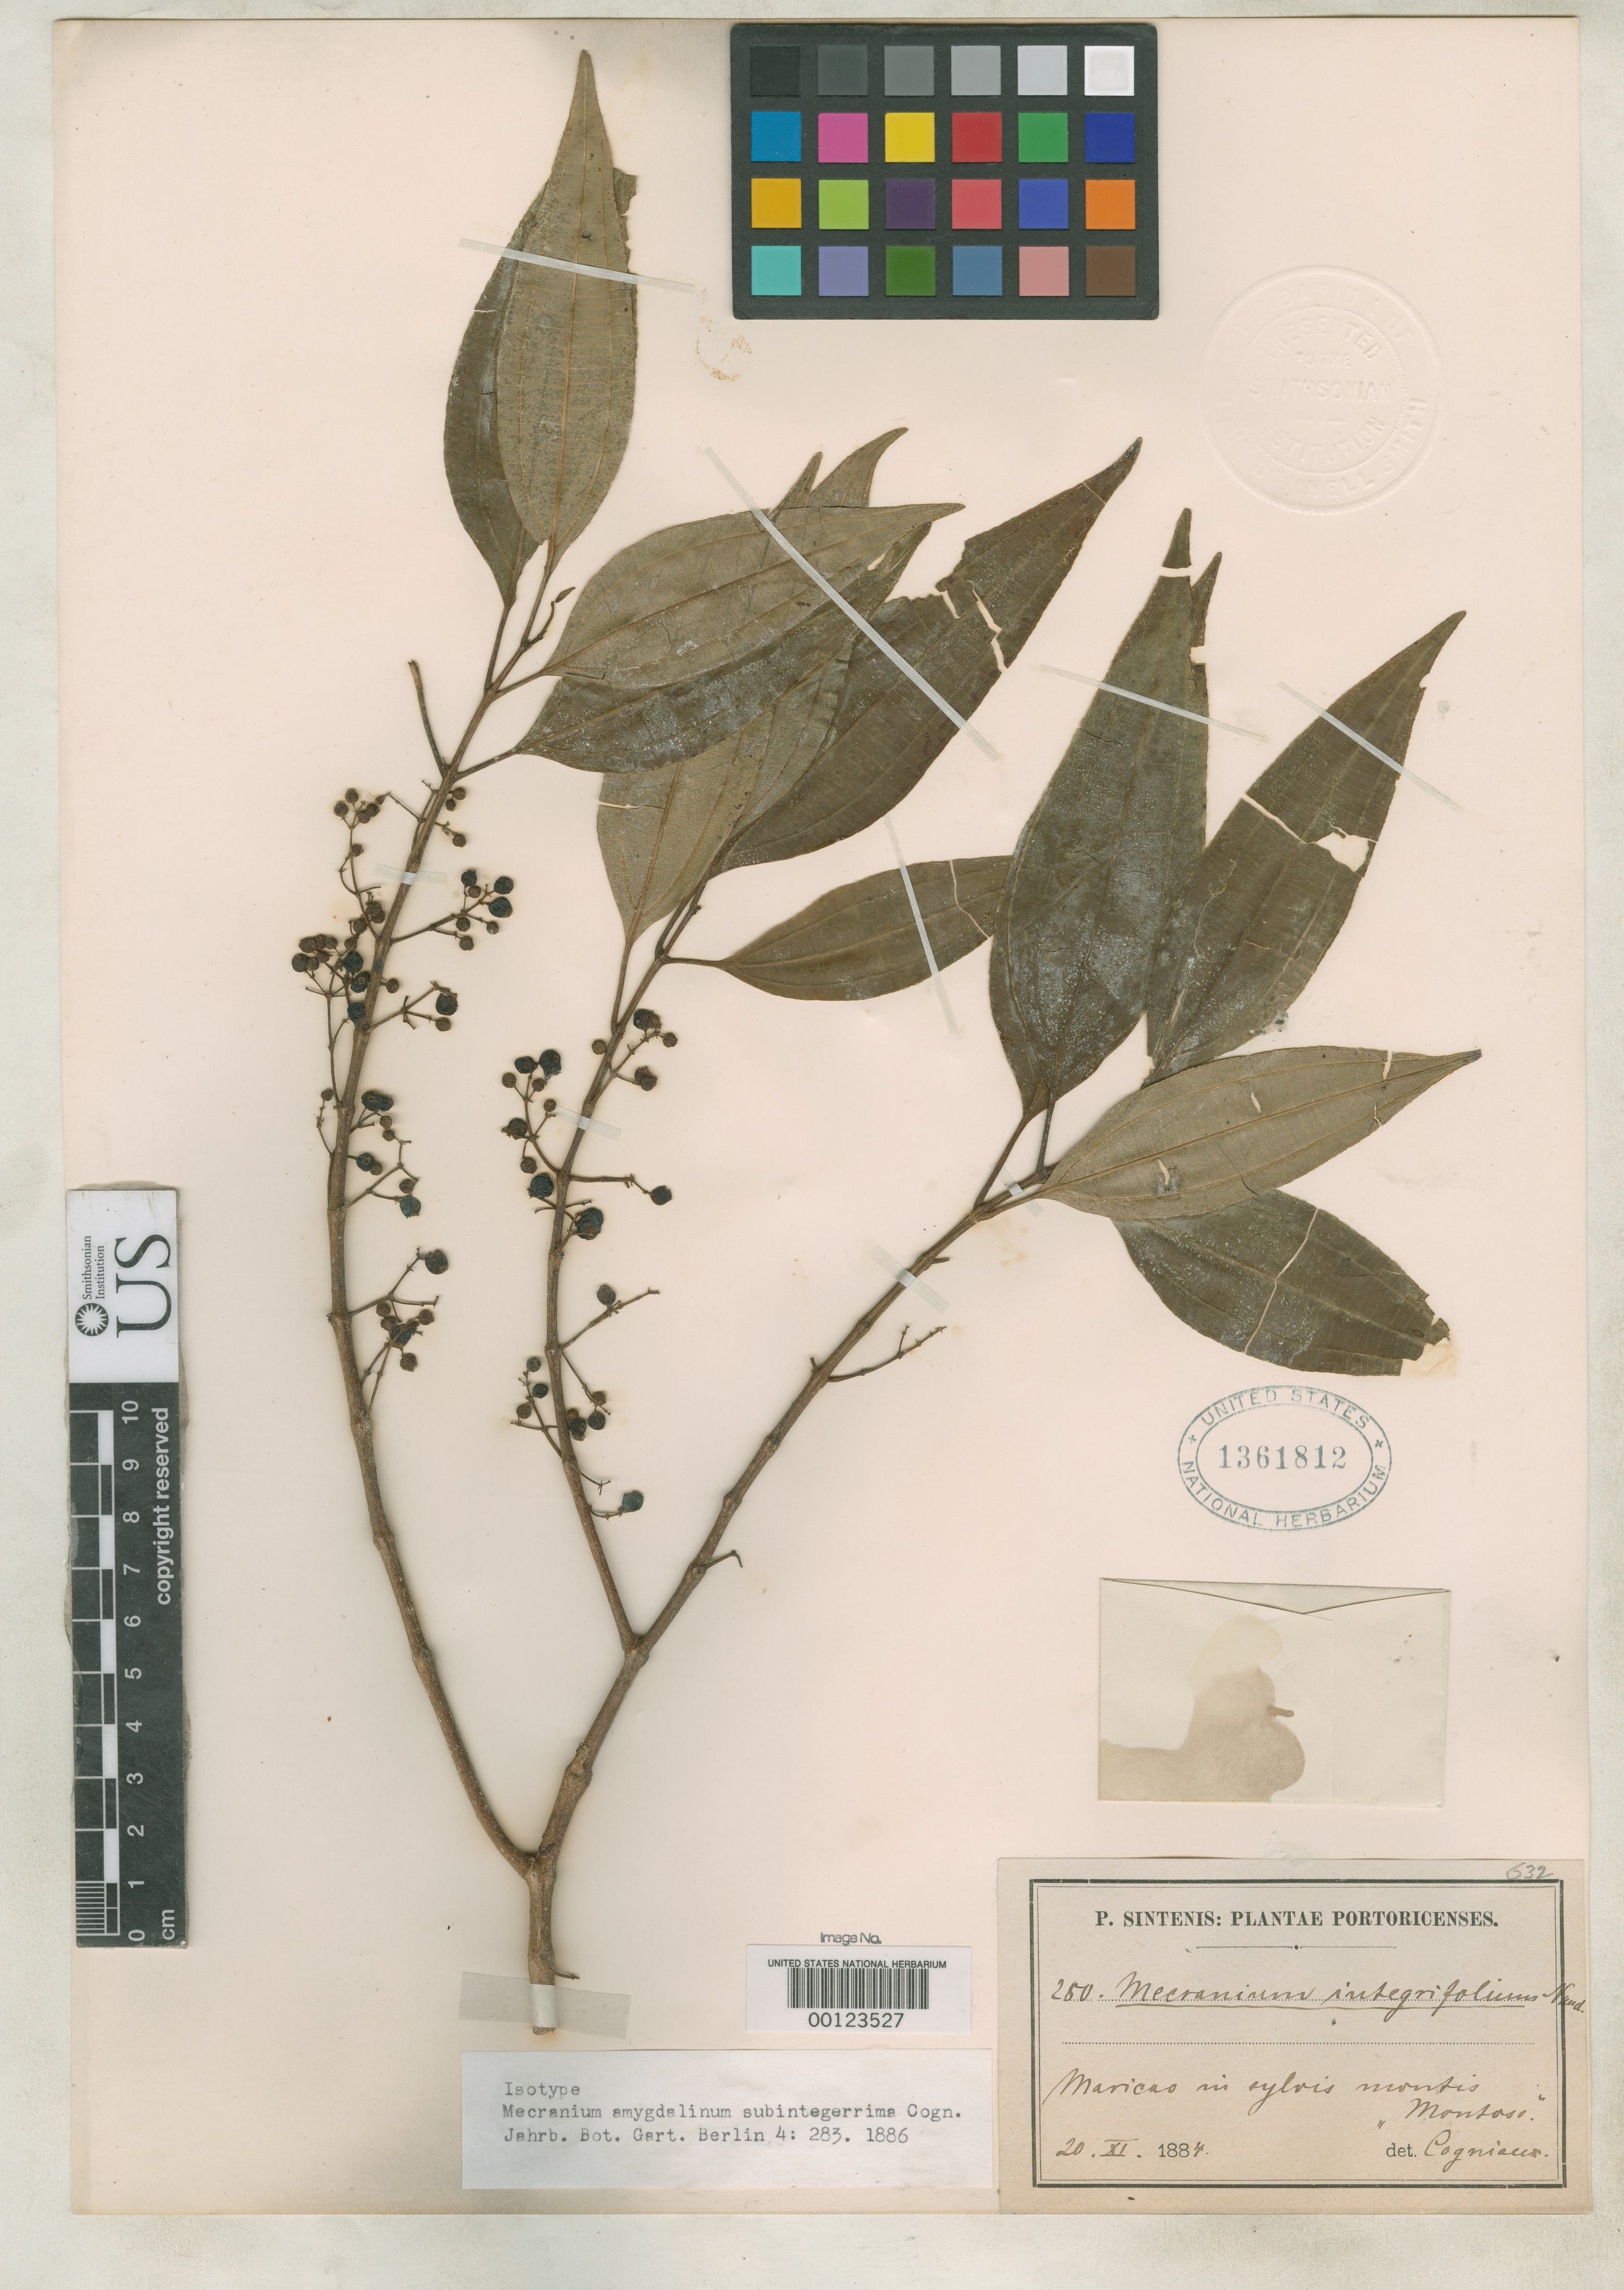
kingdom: Plantae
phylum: Tracheophyta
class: Magnoliopsida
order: Myrtales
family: Melastomataceae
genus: Mecranium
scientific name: Mecranium amygdalinum f. subintegerrimum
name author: Cogn.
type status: Isolectotype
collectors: P. Sintenis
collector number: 280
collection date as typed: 20 Nov 1884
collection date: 1884-11-20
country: Puerto Rico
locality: Maricao in sylvis montis "Montoso".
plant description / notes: Epithet published as "subintegerrima". Currently accepted name as cited by Skean (1993).; Specimen ex John Donnell Smith herbarium.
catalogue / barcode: US 1361812